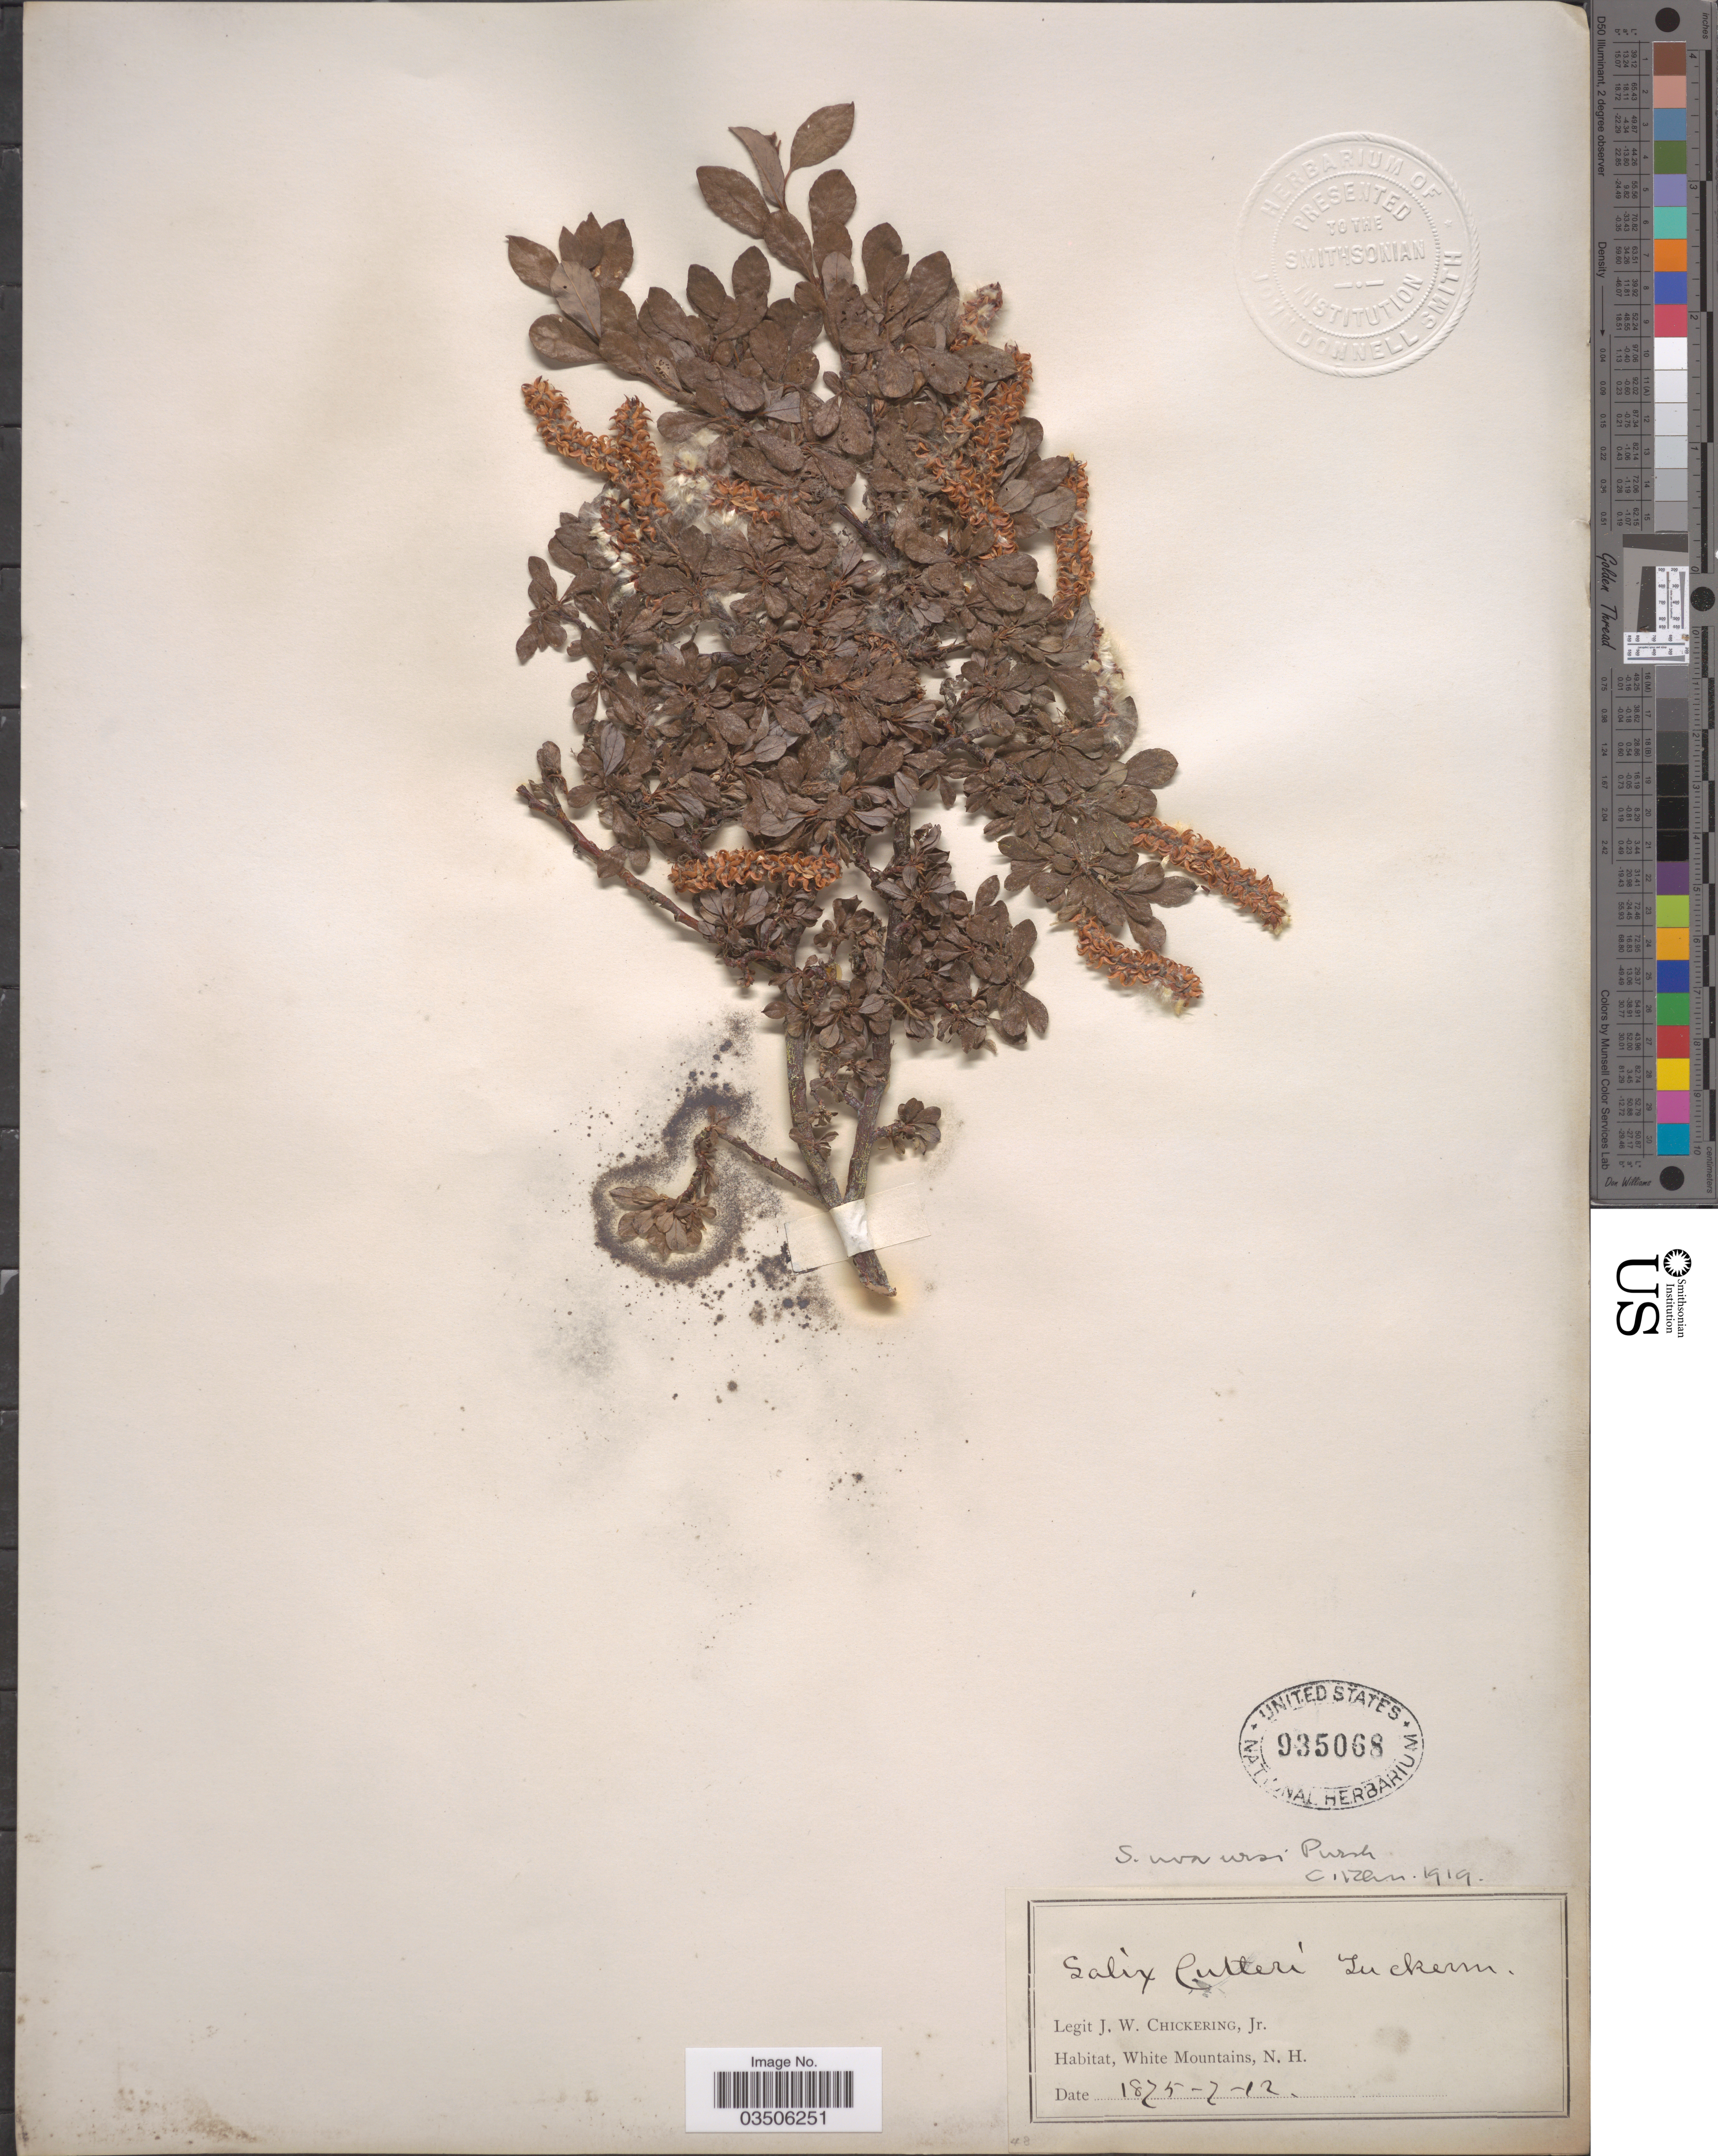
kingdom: Plantae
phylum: Tracheophyta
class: Magnoliopsida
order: Malpighiales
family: Salicaceae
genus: Salix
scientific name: Salix uva-ursi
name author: Pursh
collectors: J. W. Chickering Jr.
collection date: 1875-07-12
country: United States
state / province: New Hampshire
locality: White Mountains.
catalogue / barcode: US 935068